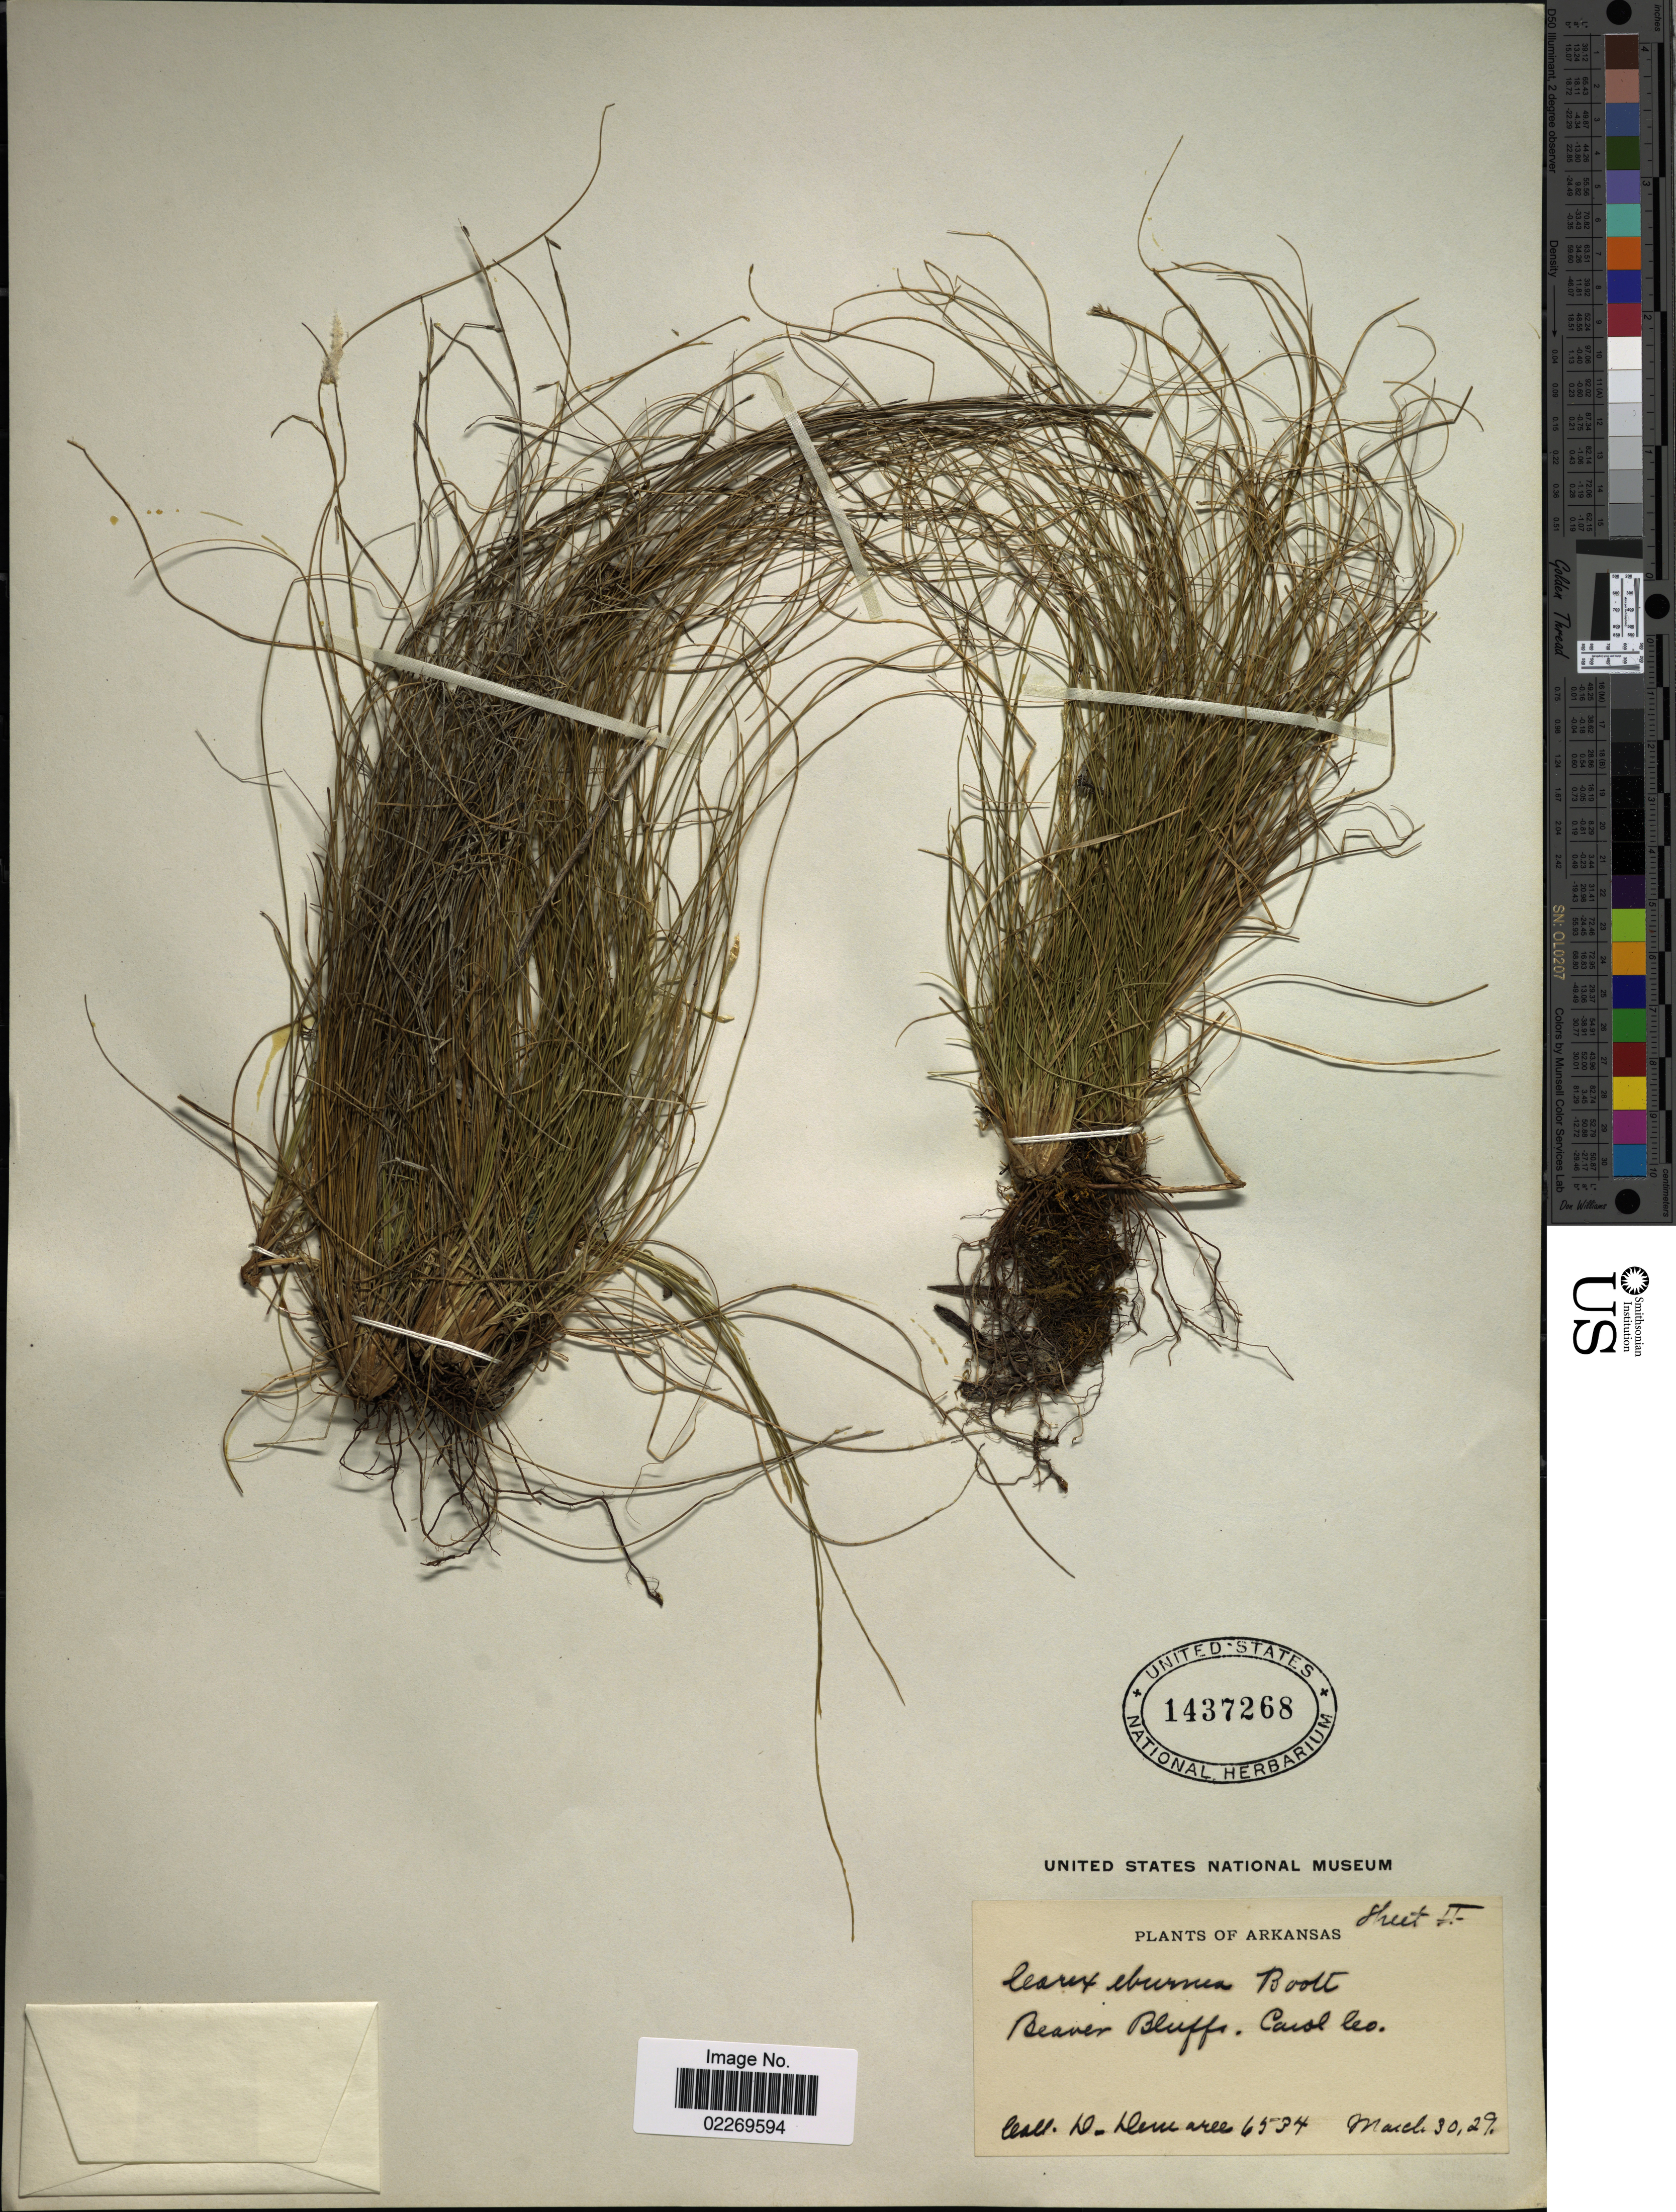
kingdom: Plantae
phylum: Tracheophyta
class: Liliopsida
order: Poales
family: Cyperaceae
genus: Carex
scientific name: Carex eburnea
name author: Boott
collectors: D. Demaree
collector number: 6534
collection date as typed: Transcribed d/m/y: 30/3/29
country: United States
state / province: Arkansas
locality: Beaver Bluffs, Carol Co.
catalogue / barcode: US 1437268